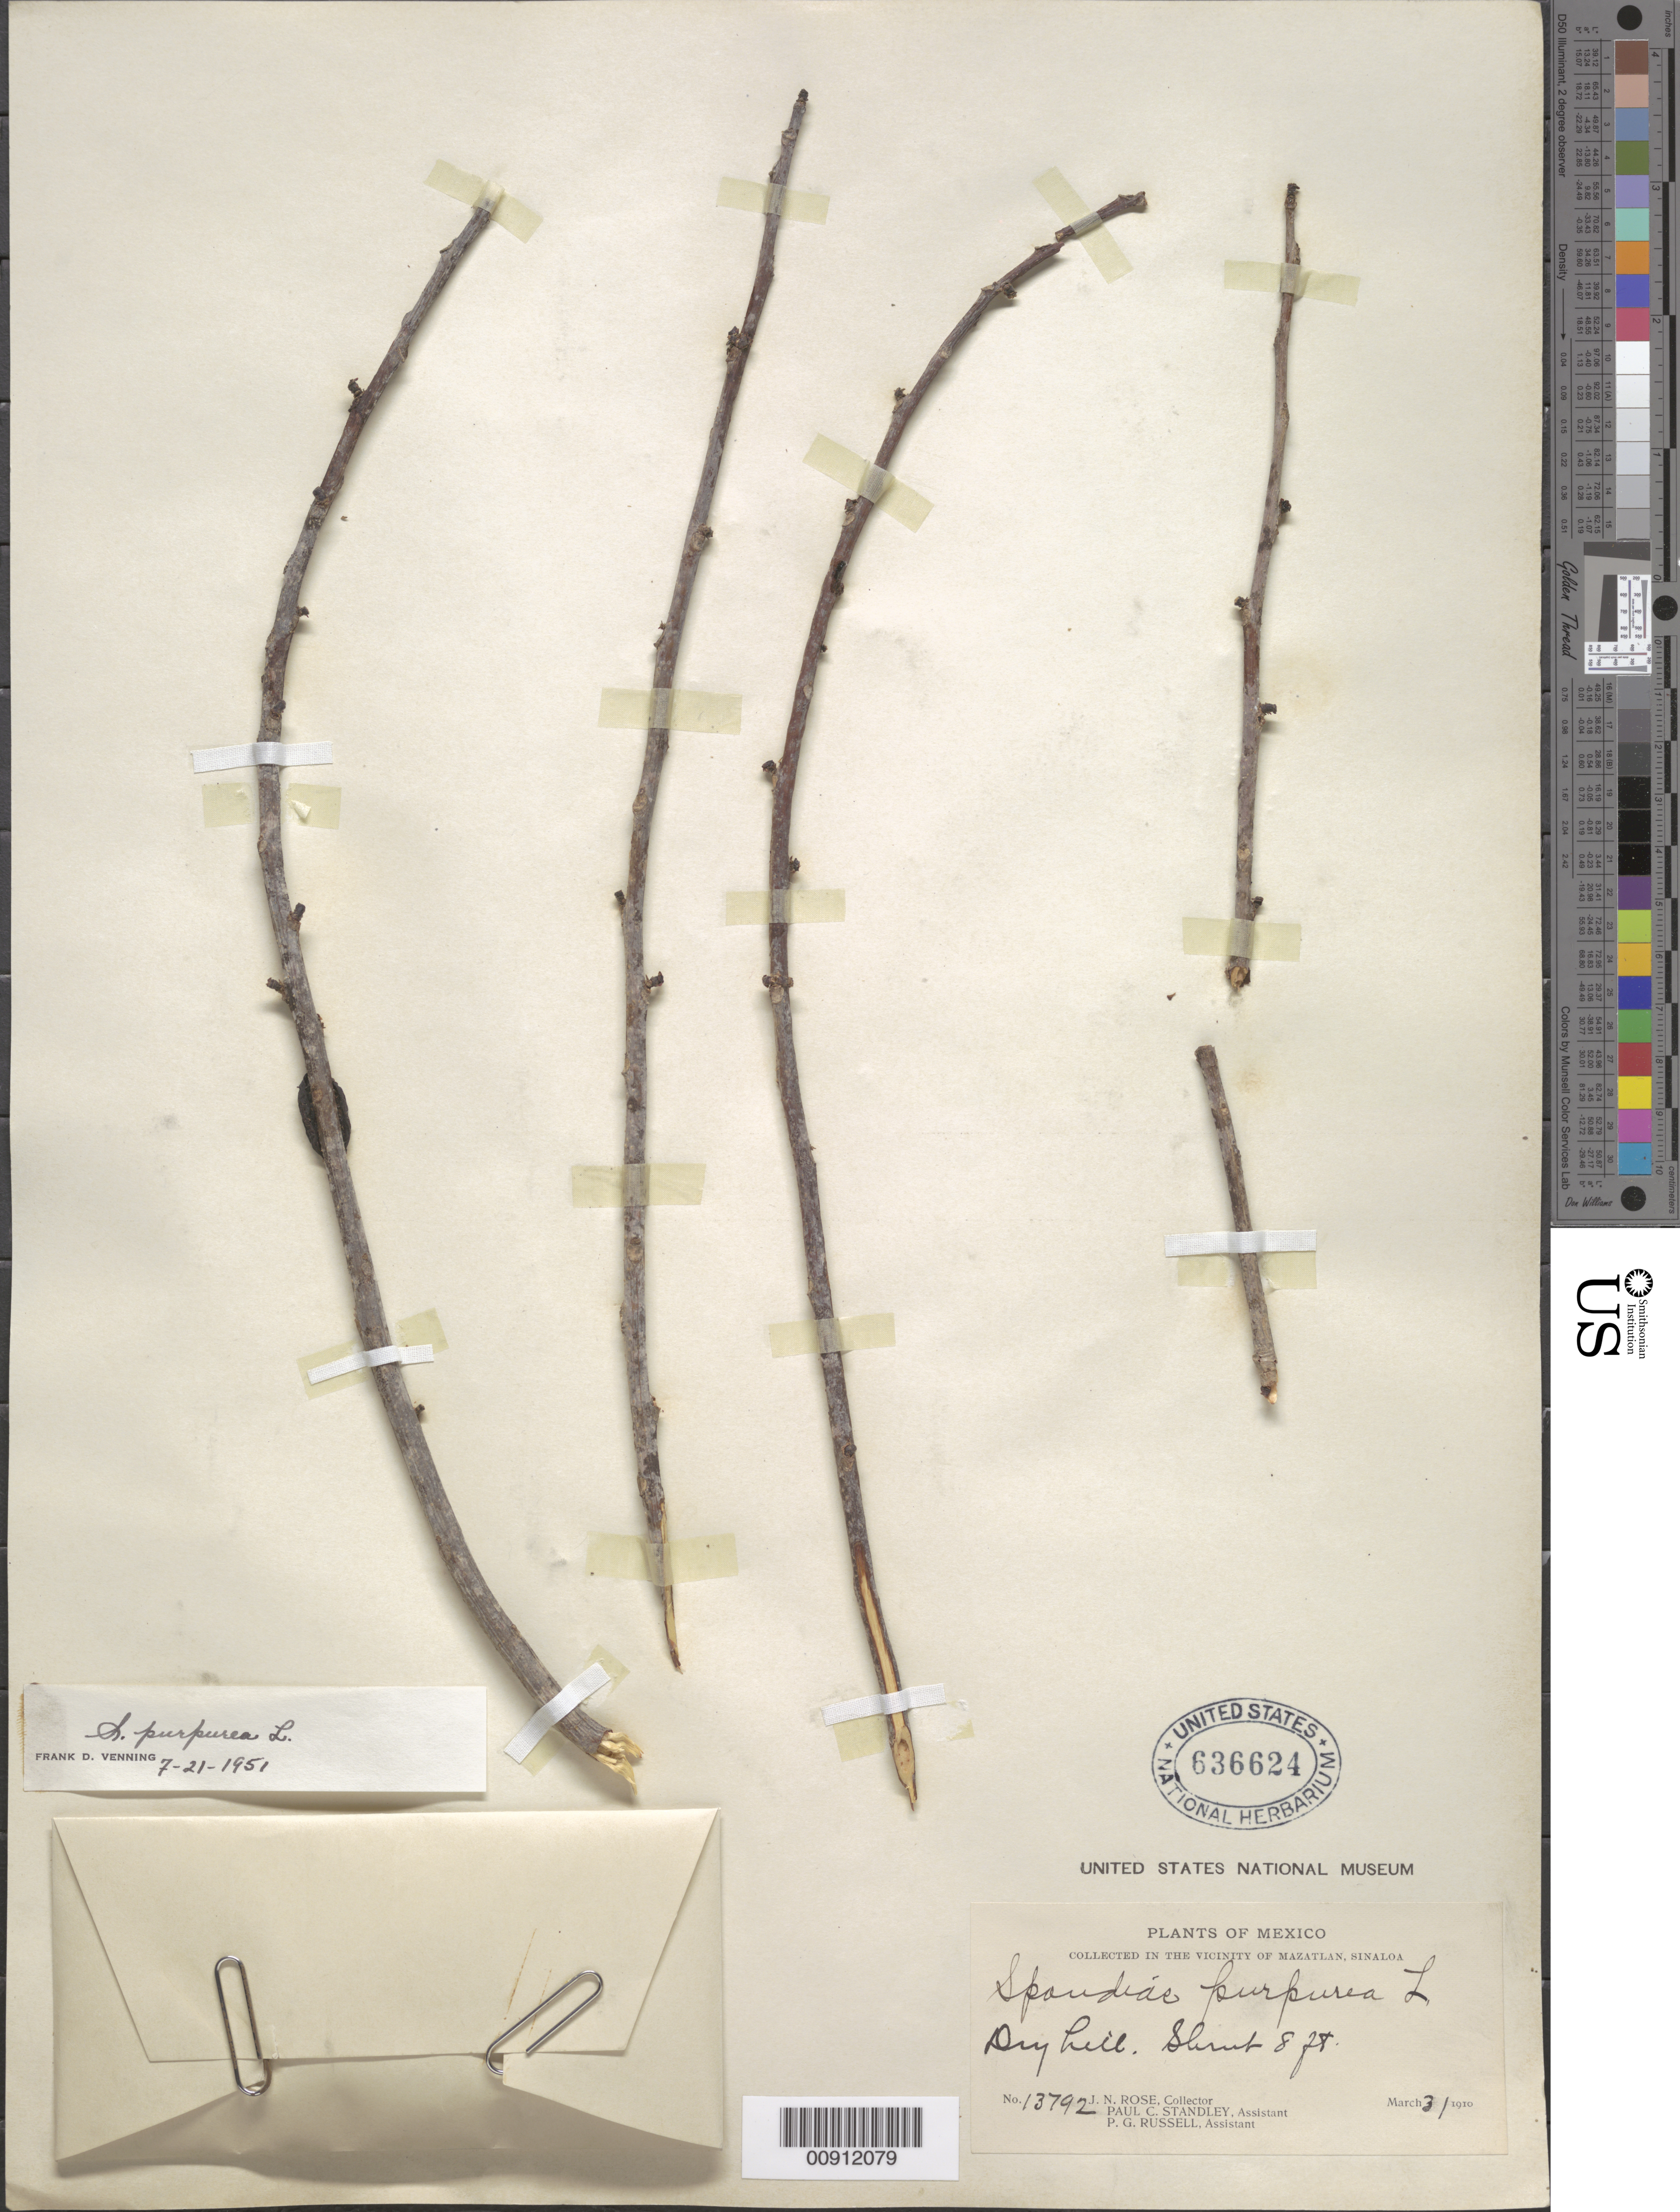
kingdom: Plantae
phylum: Tracheophyta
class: Magnoliopsida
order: Sapindales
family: Anacardiaceae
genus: Spondias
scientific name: Spondias purpurea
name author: L.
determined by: Mitchell, John D.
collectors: J. N. Rose, P. C. Standley & P. G. Russell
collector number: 13792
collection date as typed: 31 Mar 1910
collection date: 1910-03-31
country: Mexico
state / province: Sinaloa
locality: Vicinity of Mazatlan, Sinaloa.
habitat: Dry hill.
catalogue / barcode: US 636624